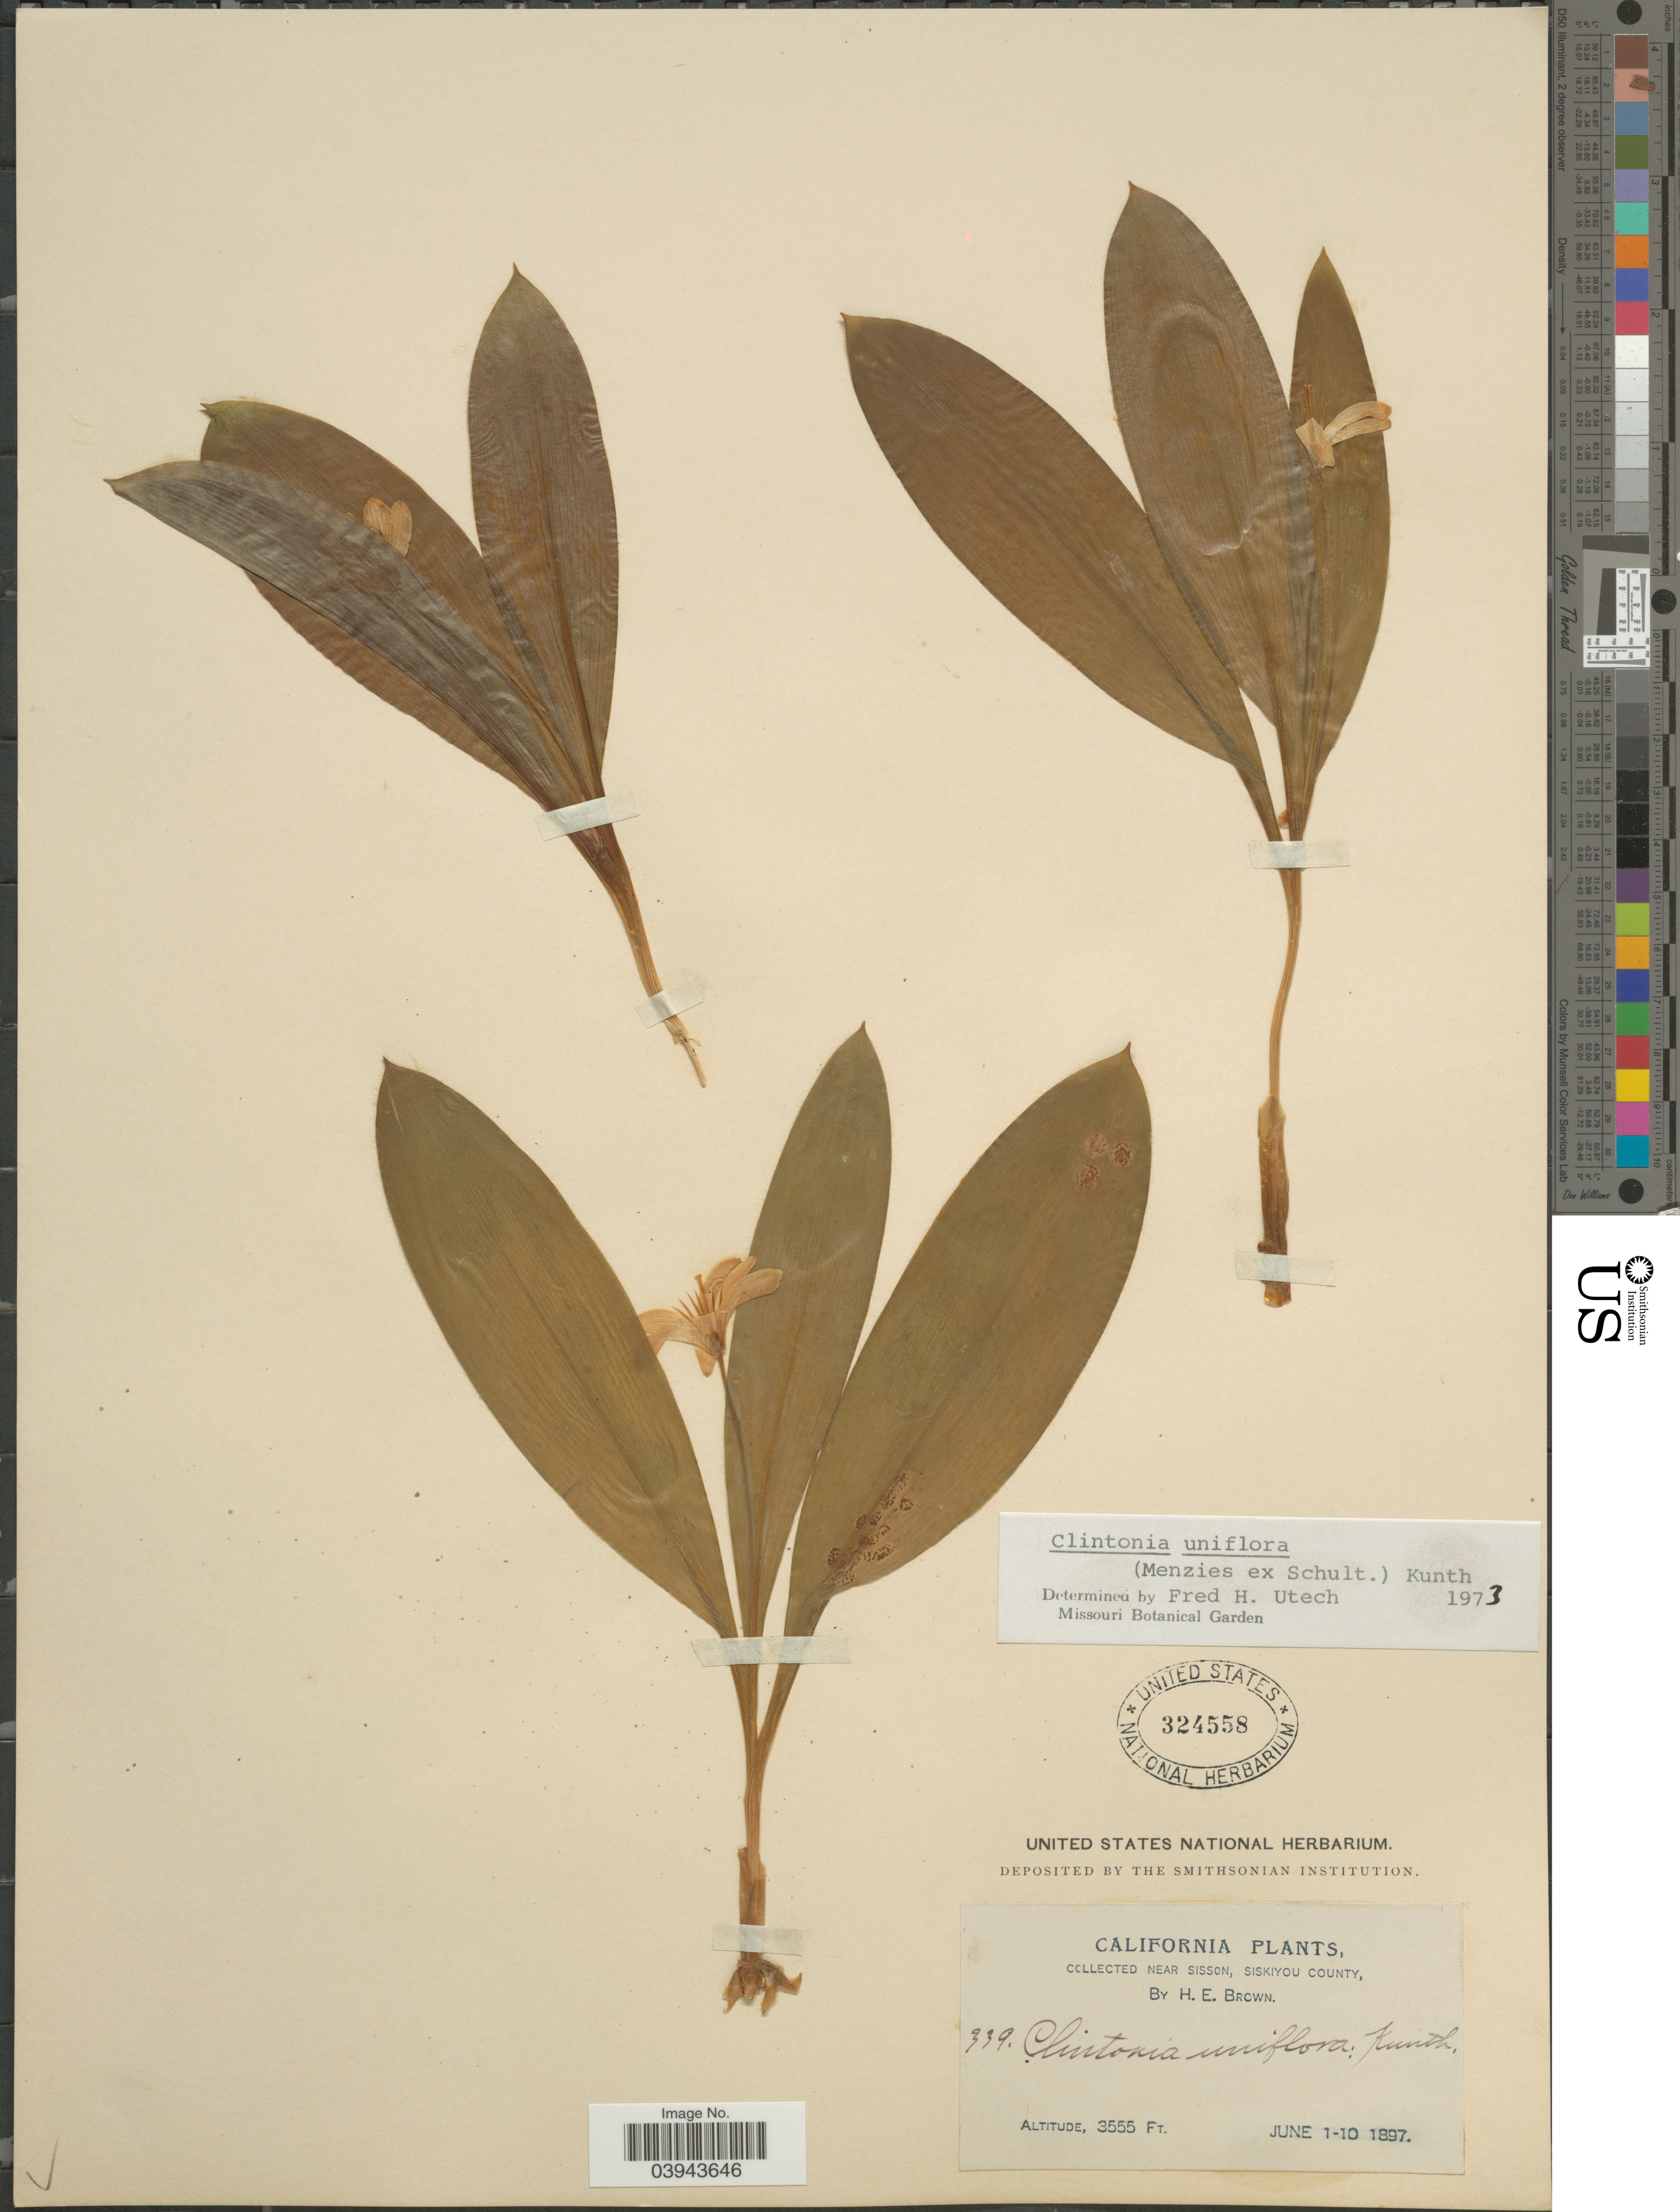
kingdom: Plantae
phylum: Tracheophyta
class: Liliopsida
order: Liliales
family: Liliaceae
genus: Clintonia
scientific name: Clintonia uniflora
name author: Kunth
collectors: H. E. Brown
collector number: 339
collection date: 1897-06-01/1897-06-10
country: United States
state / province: California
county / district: Siskiyou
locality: Near Sisson, Siskiyou County.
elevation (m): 1084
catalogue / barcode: US 324558